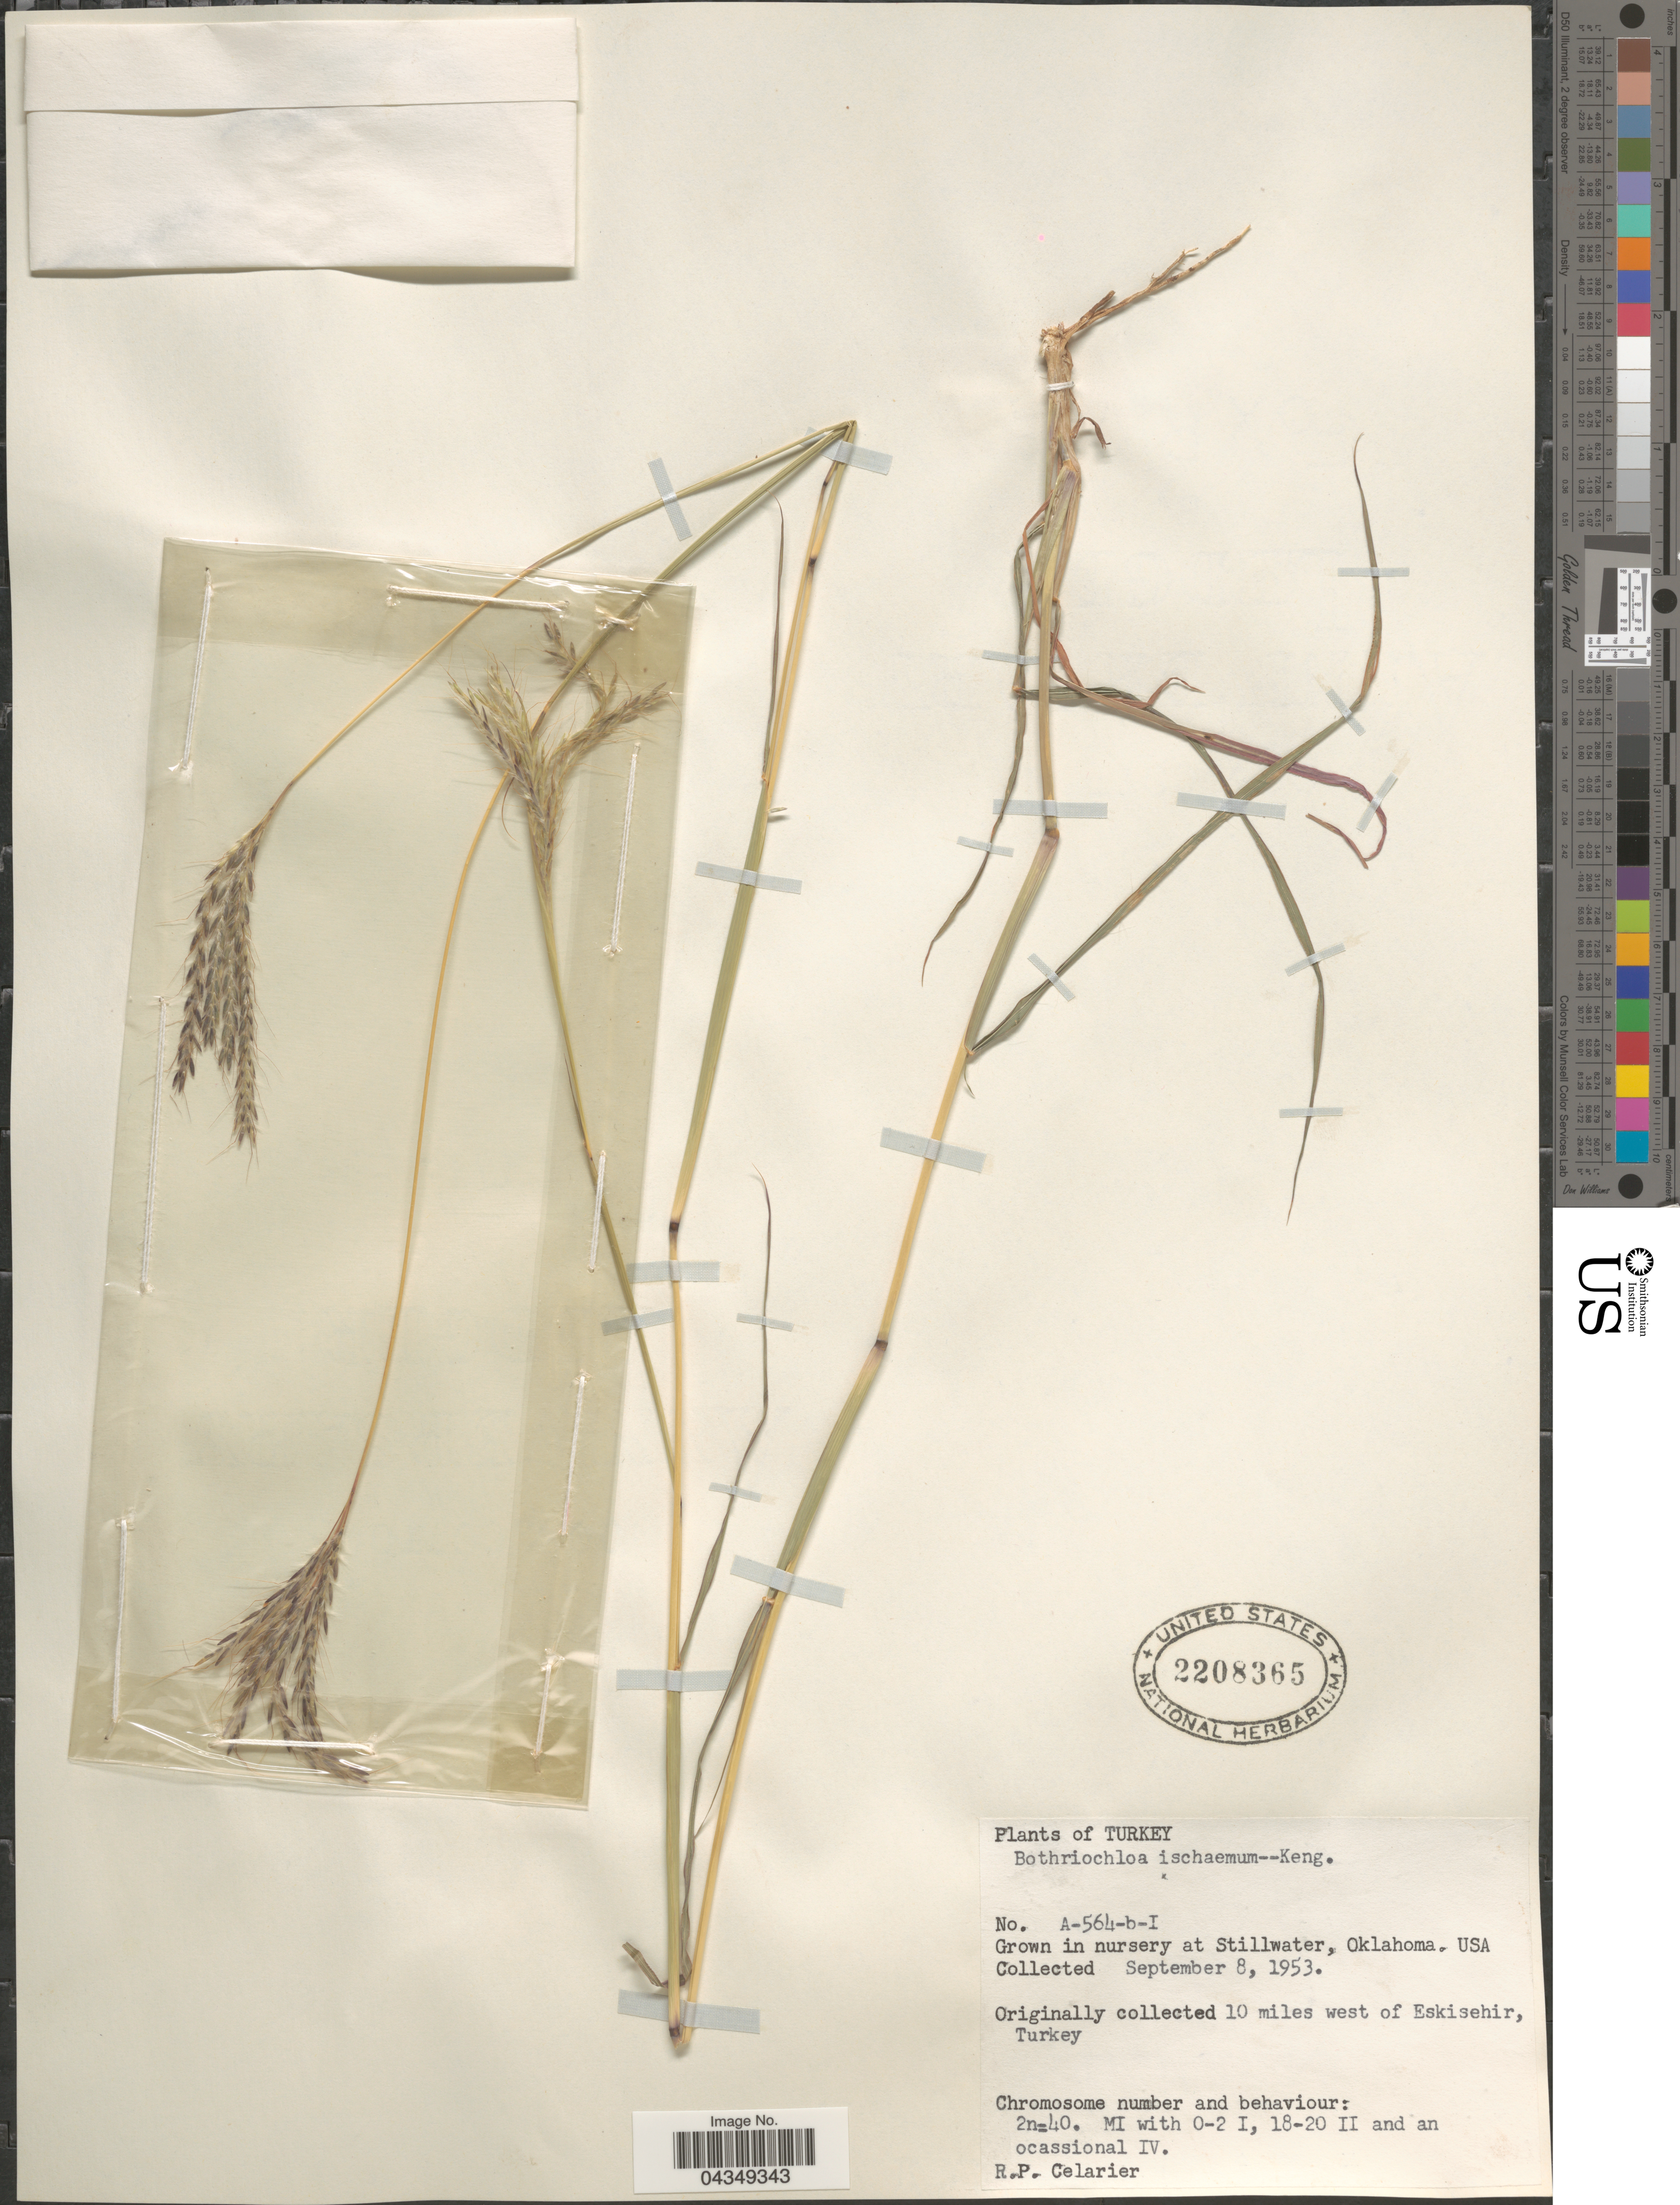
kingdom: Plantae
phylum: Tracheophyta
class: Liliopsida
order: Poales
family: Poaceae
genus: Bothriochloa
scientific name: Bothriochloa ischaemum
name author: (L.) Keng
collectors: R. Celarier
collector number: A-564-b-I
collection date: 1953-09-08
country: United States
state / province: Oklahoma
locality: Grown in nursery at Stillwater.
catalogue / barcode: US 2208365